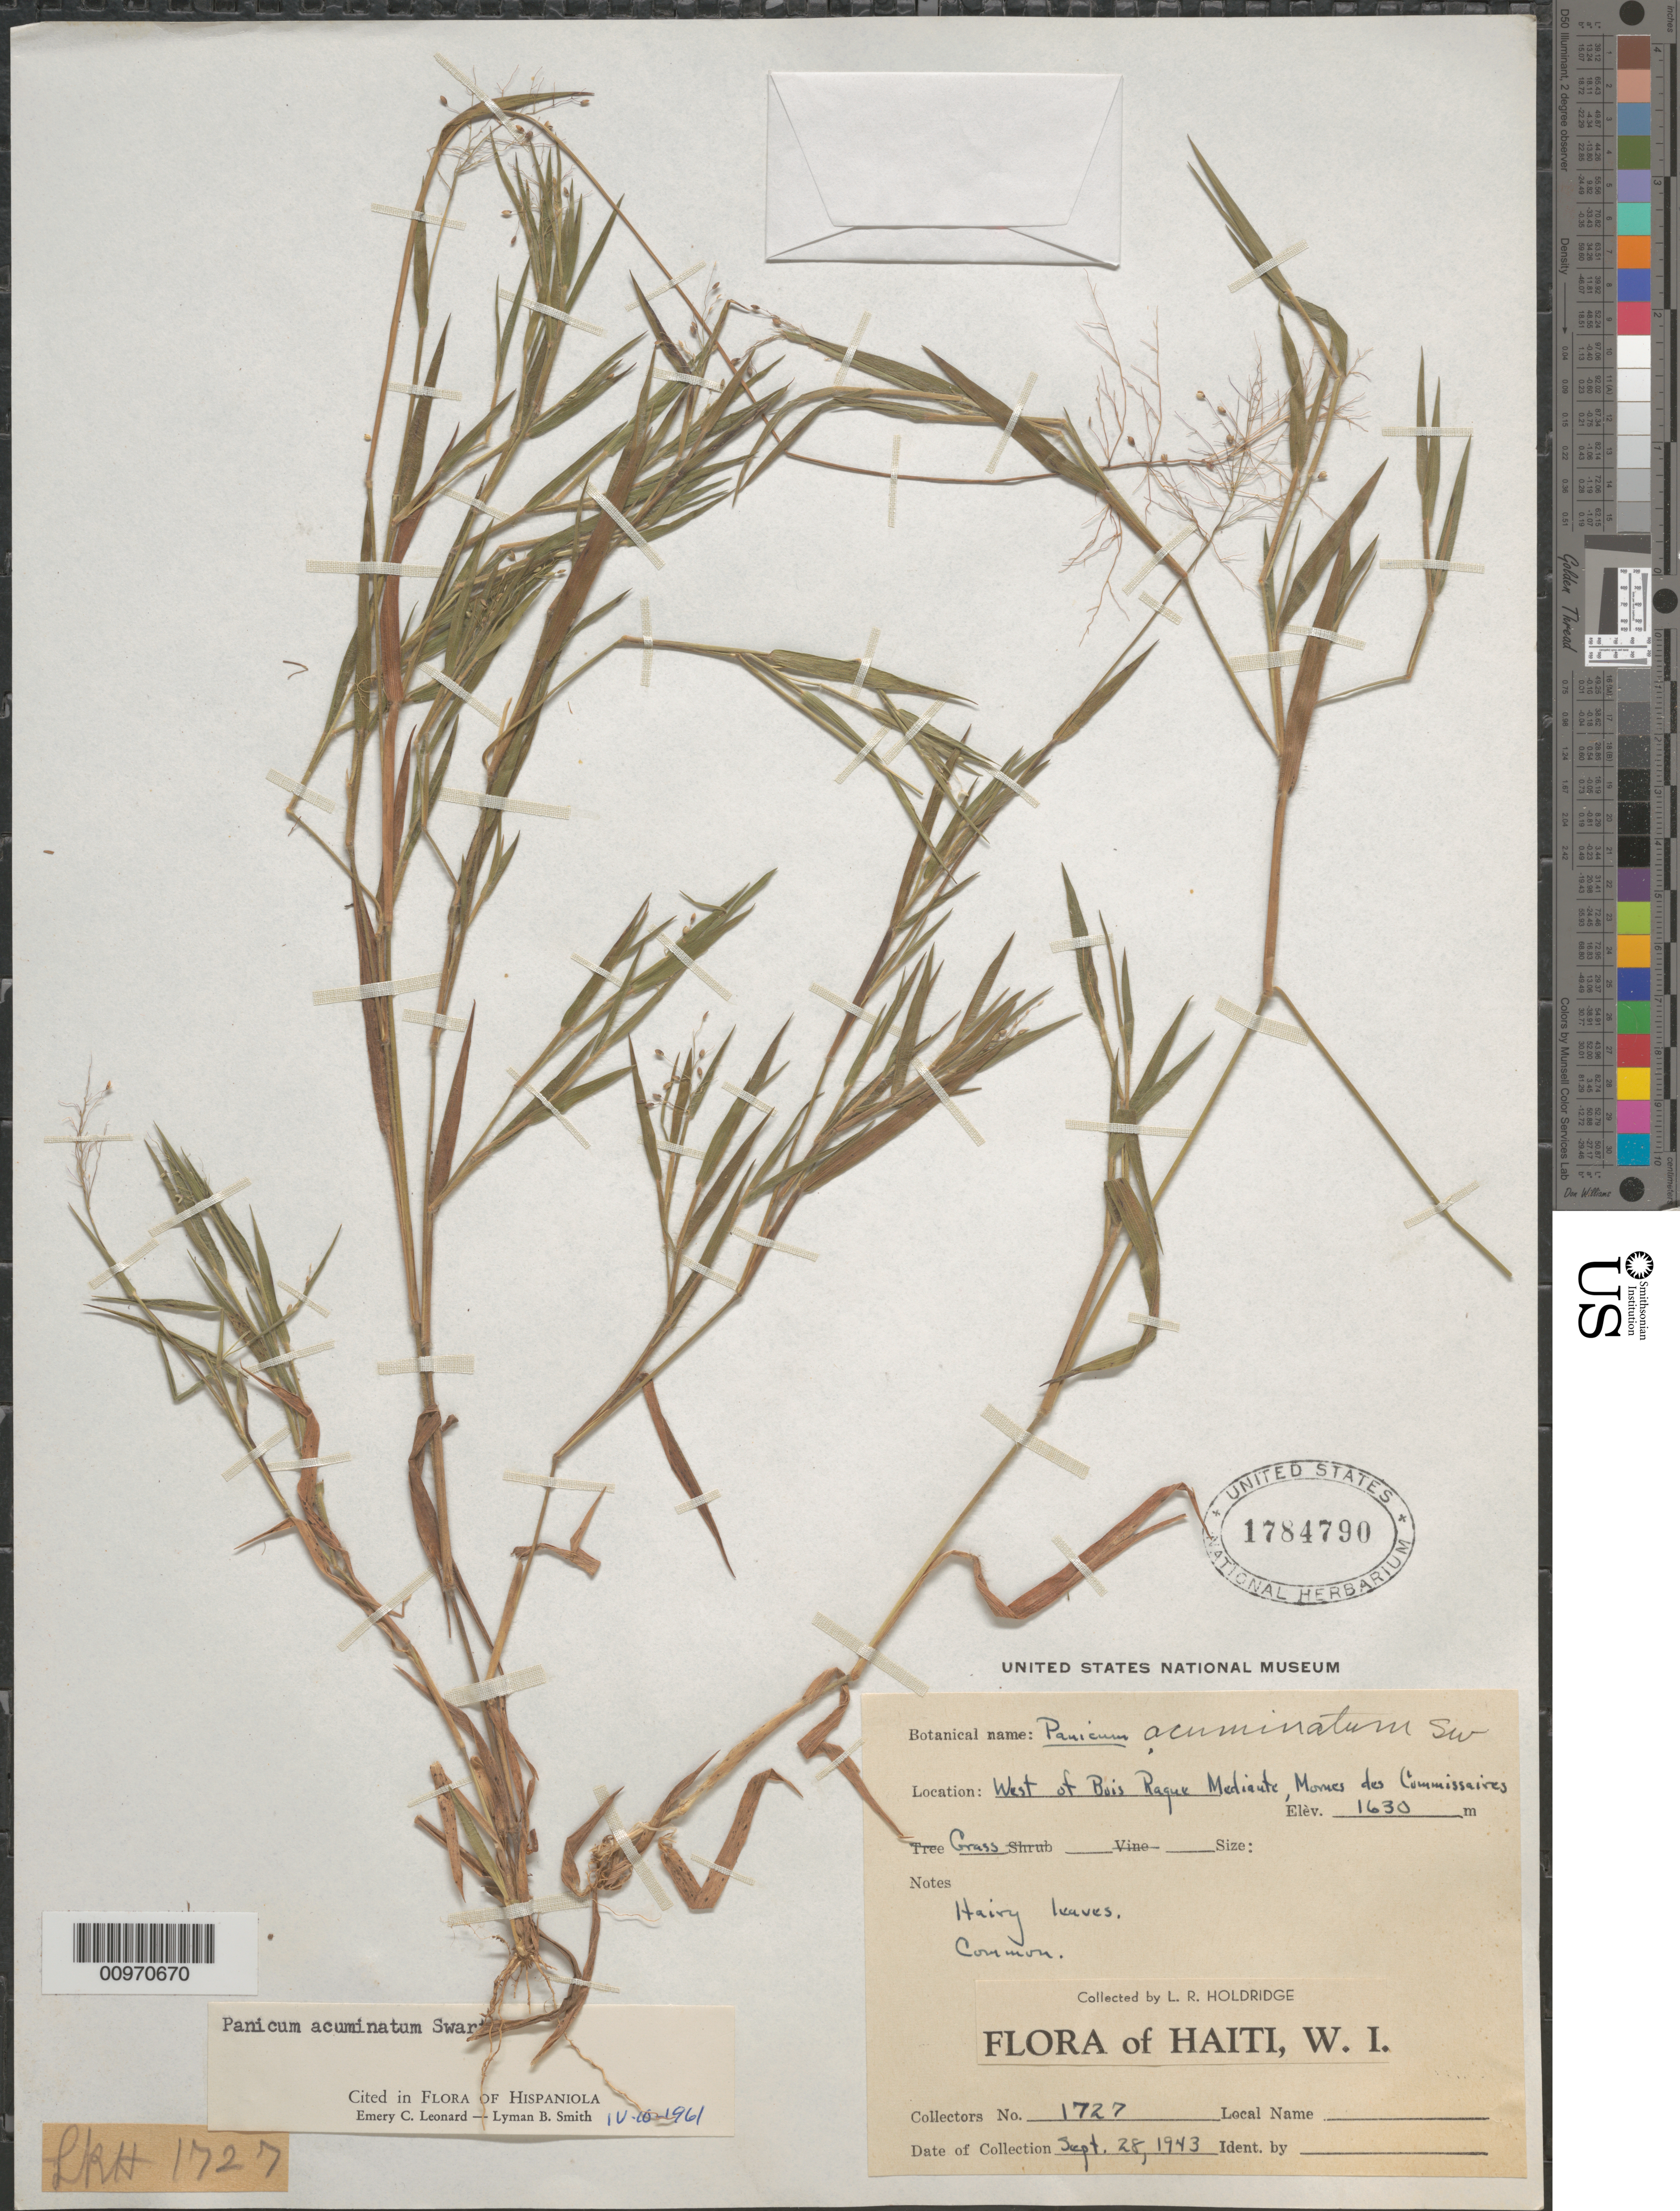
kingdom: Plantae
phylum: Tracheophyta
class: Liliopsida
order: Poales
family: Poaceae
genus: Panicum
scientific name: Panicum acuminatum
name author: Sw.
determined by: Leonard, E. C.; Smith, L. B.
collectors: L. Holdridge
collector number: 1727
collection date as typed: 28 Sep 1943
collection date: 1943-09-28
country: Haiti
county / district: Mornes des Commissaires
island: Hispaniola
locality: West of Bois Rague Mediante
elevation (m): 1630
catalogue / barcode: US 1784790